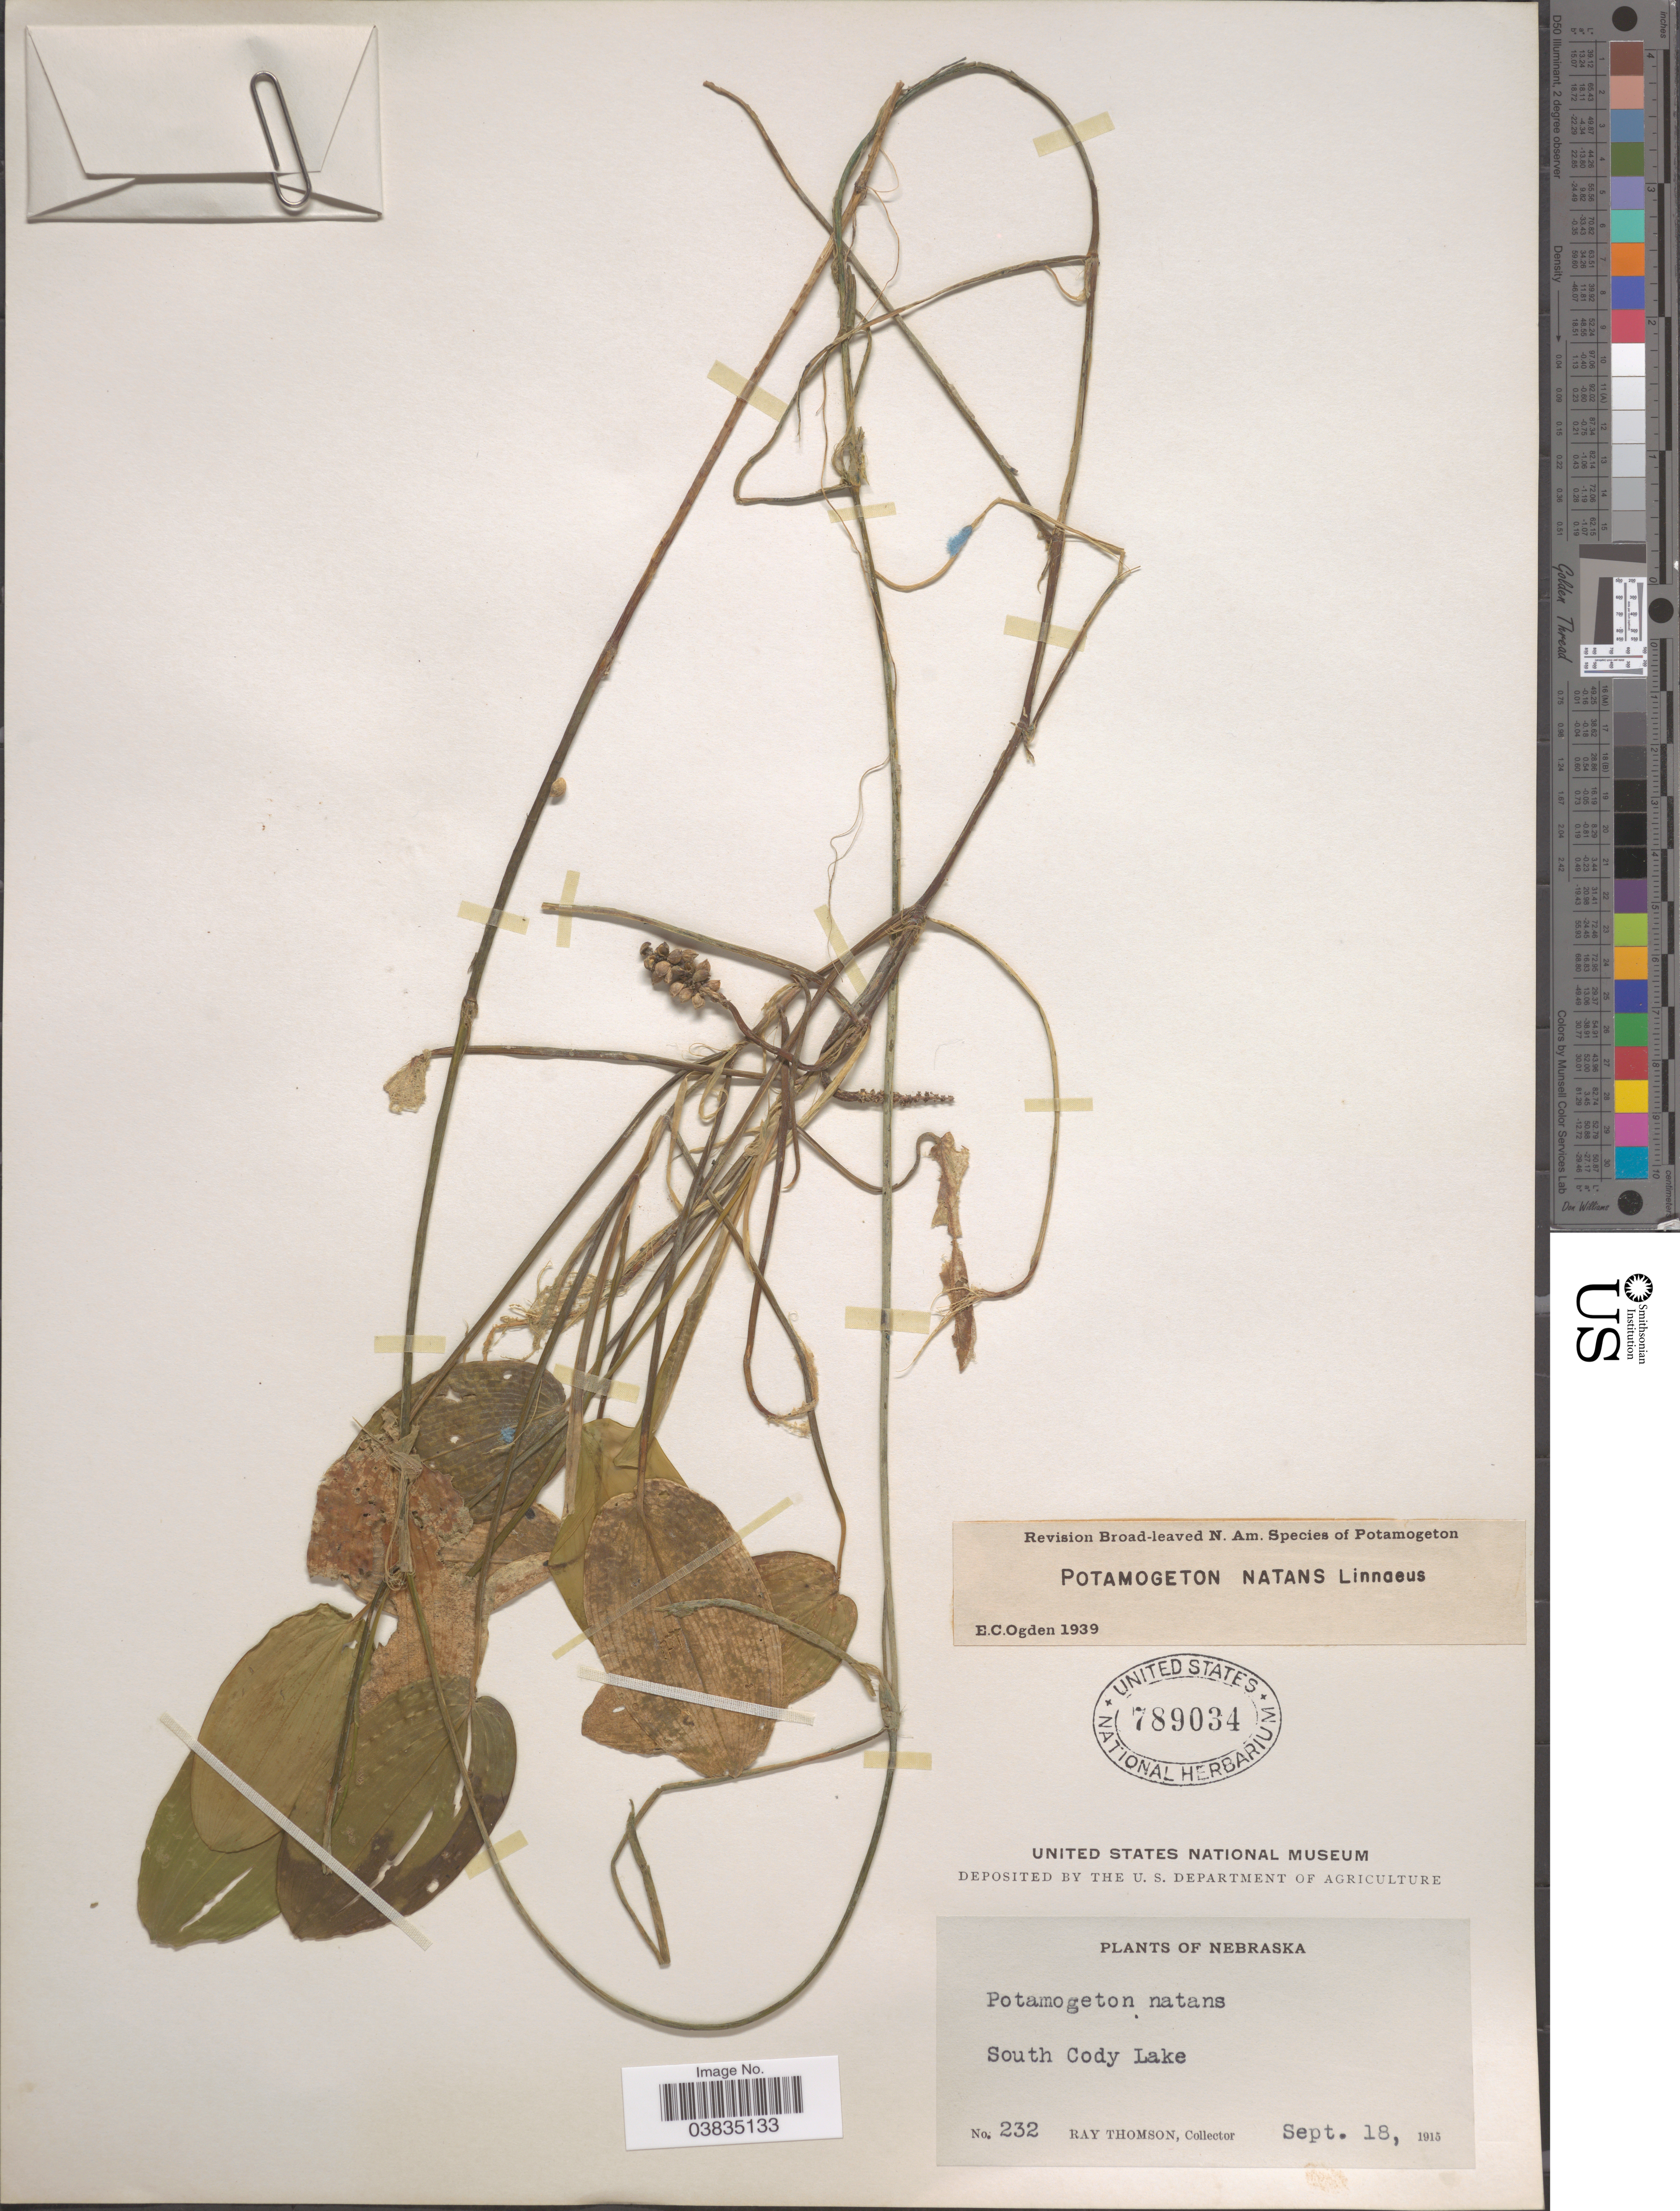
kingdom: Plantae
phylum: Tracheophyta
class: Liliopsida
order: Alismatales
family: Potamogetonaceae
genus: Potamogeton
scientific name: Potamogeton natans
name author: L.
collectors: R. Thomson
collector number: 232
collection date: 1915-09-18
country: United States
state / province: Nebraska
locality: South Cody Lake.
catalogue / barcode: US 789034